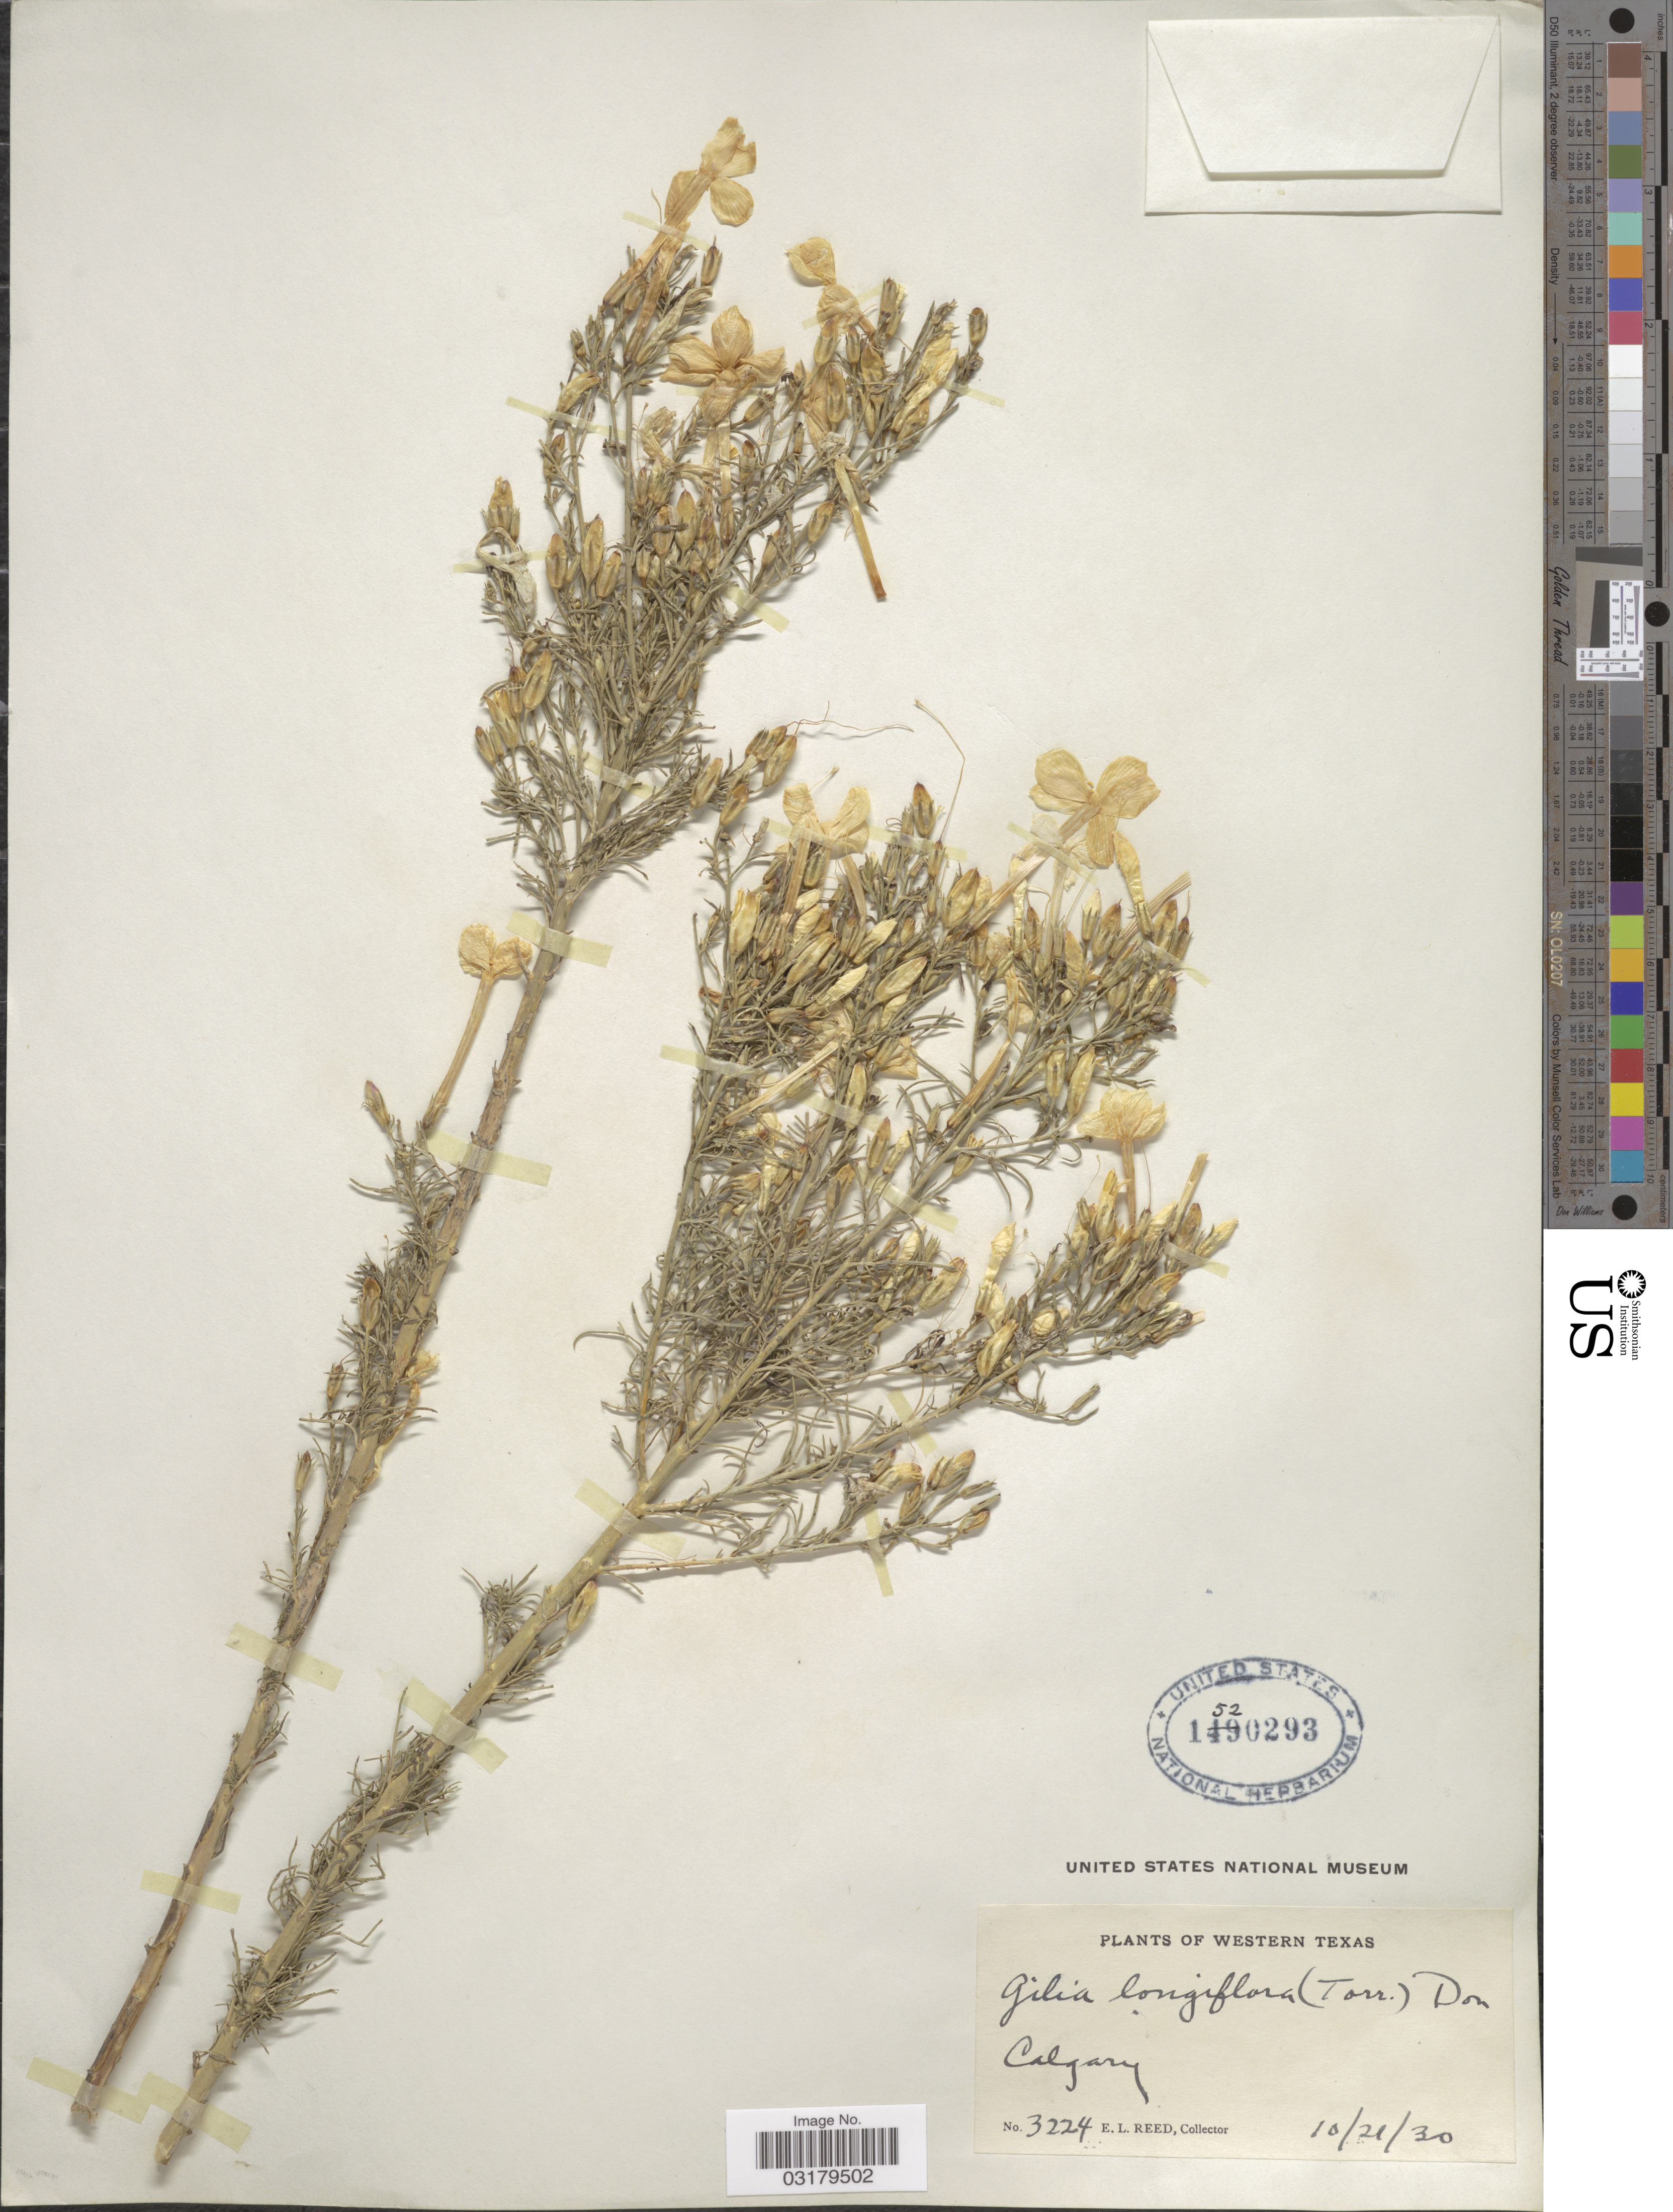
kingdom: Plantae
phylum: Tracheophyta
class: Magnoliopsida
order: Ericales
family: Polemoniaceae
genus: Ipomopsis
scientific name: Ipomopsis longiflora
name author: (Torr.) V.E. Grant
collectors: E. Reed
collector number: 3224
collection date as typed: Transcribed d/m/y: 21/10/30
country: United States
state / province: Texas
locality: Western Texas. Calgary.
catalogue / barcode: US 1520293